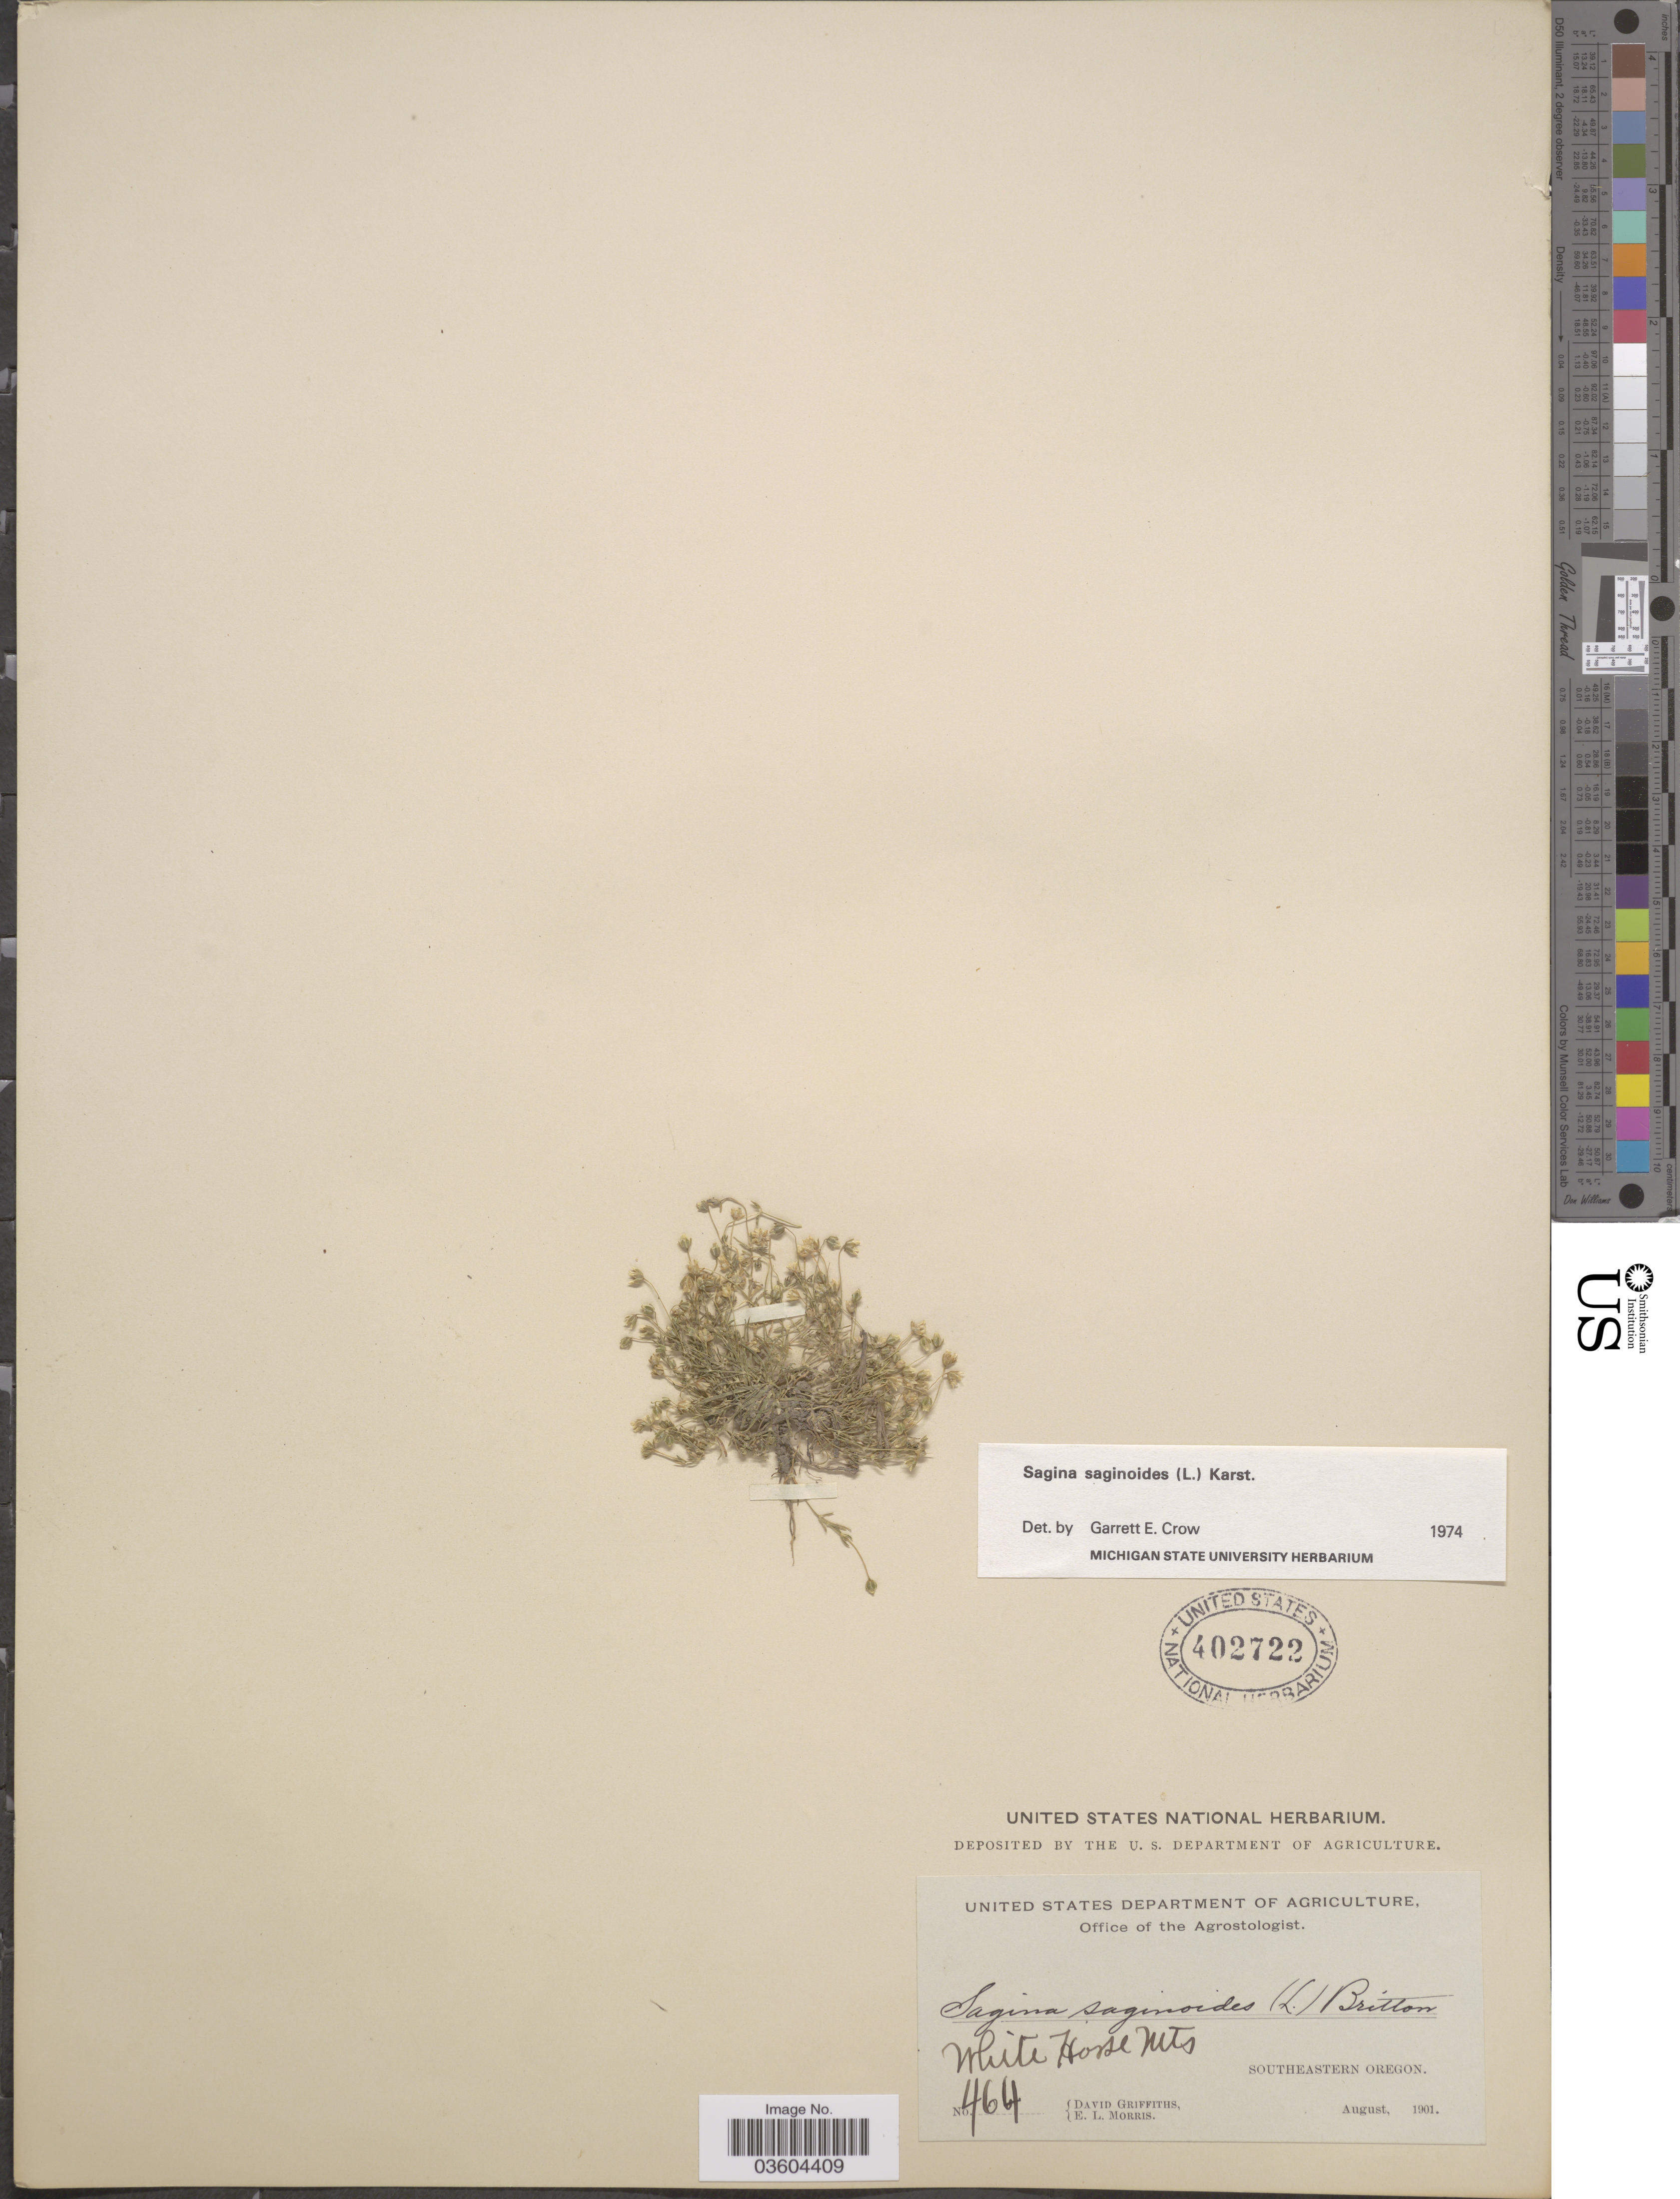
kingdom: Plantae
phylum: Tracheophyta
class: Magnoliopsida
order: Caryophyllales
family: Caryophyllaceae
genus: Sagina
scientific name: Sagina saginoides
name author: (L.) H. Karst.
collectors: D. Griffiths & E. Morris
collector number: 464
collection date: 1901-08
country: United States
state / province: Oregon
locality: White Horse Mts. Southeastern Oregon.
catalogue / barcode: US 402722